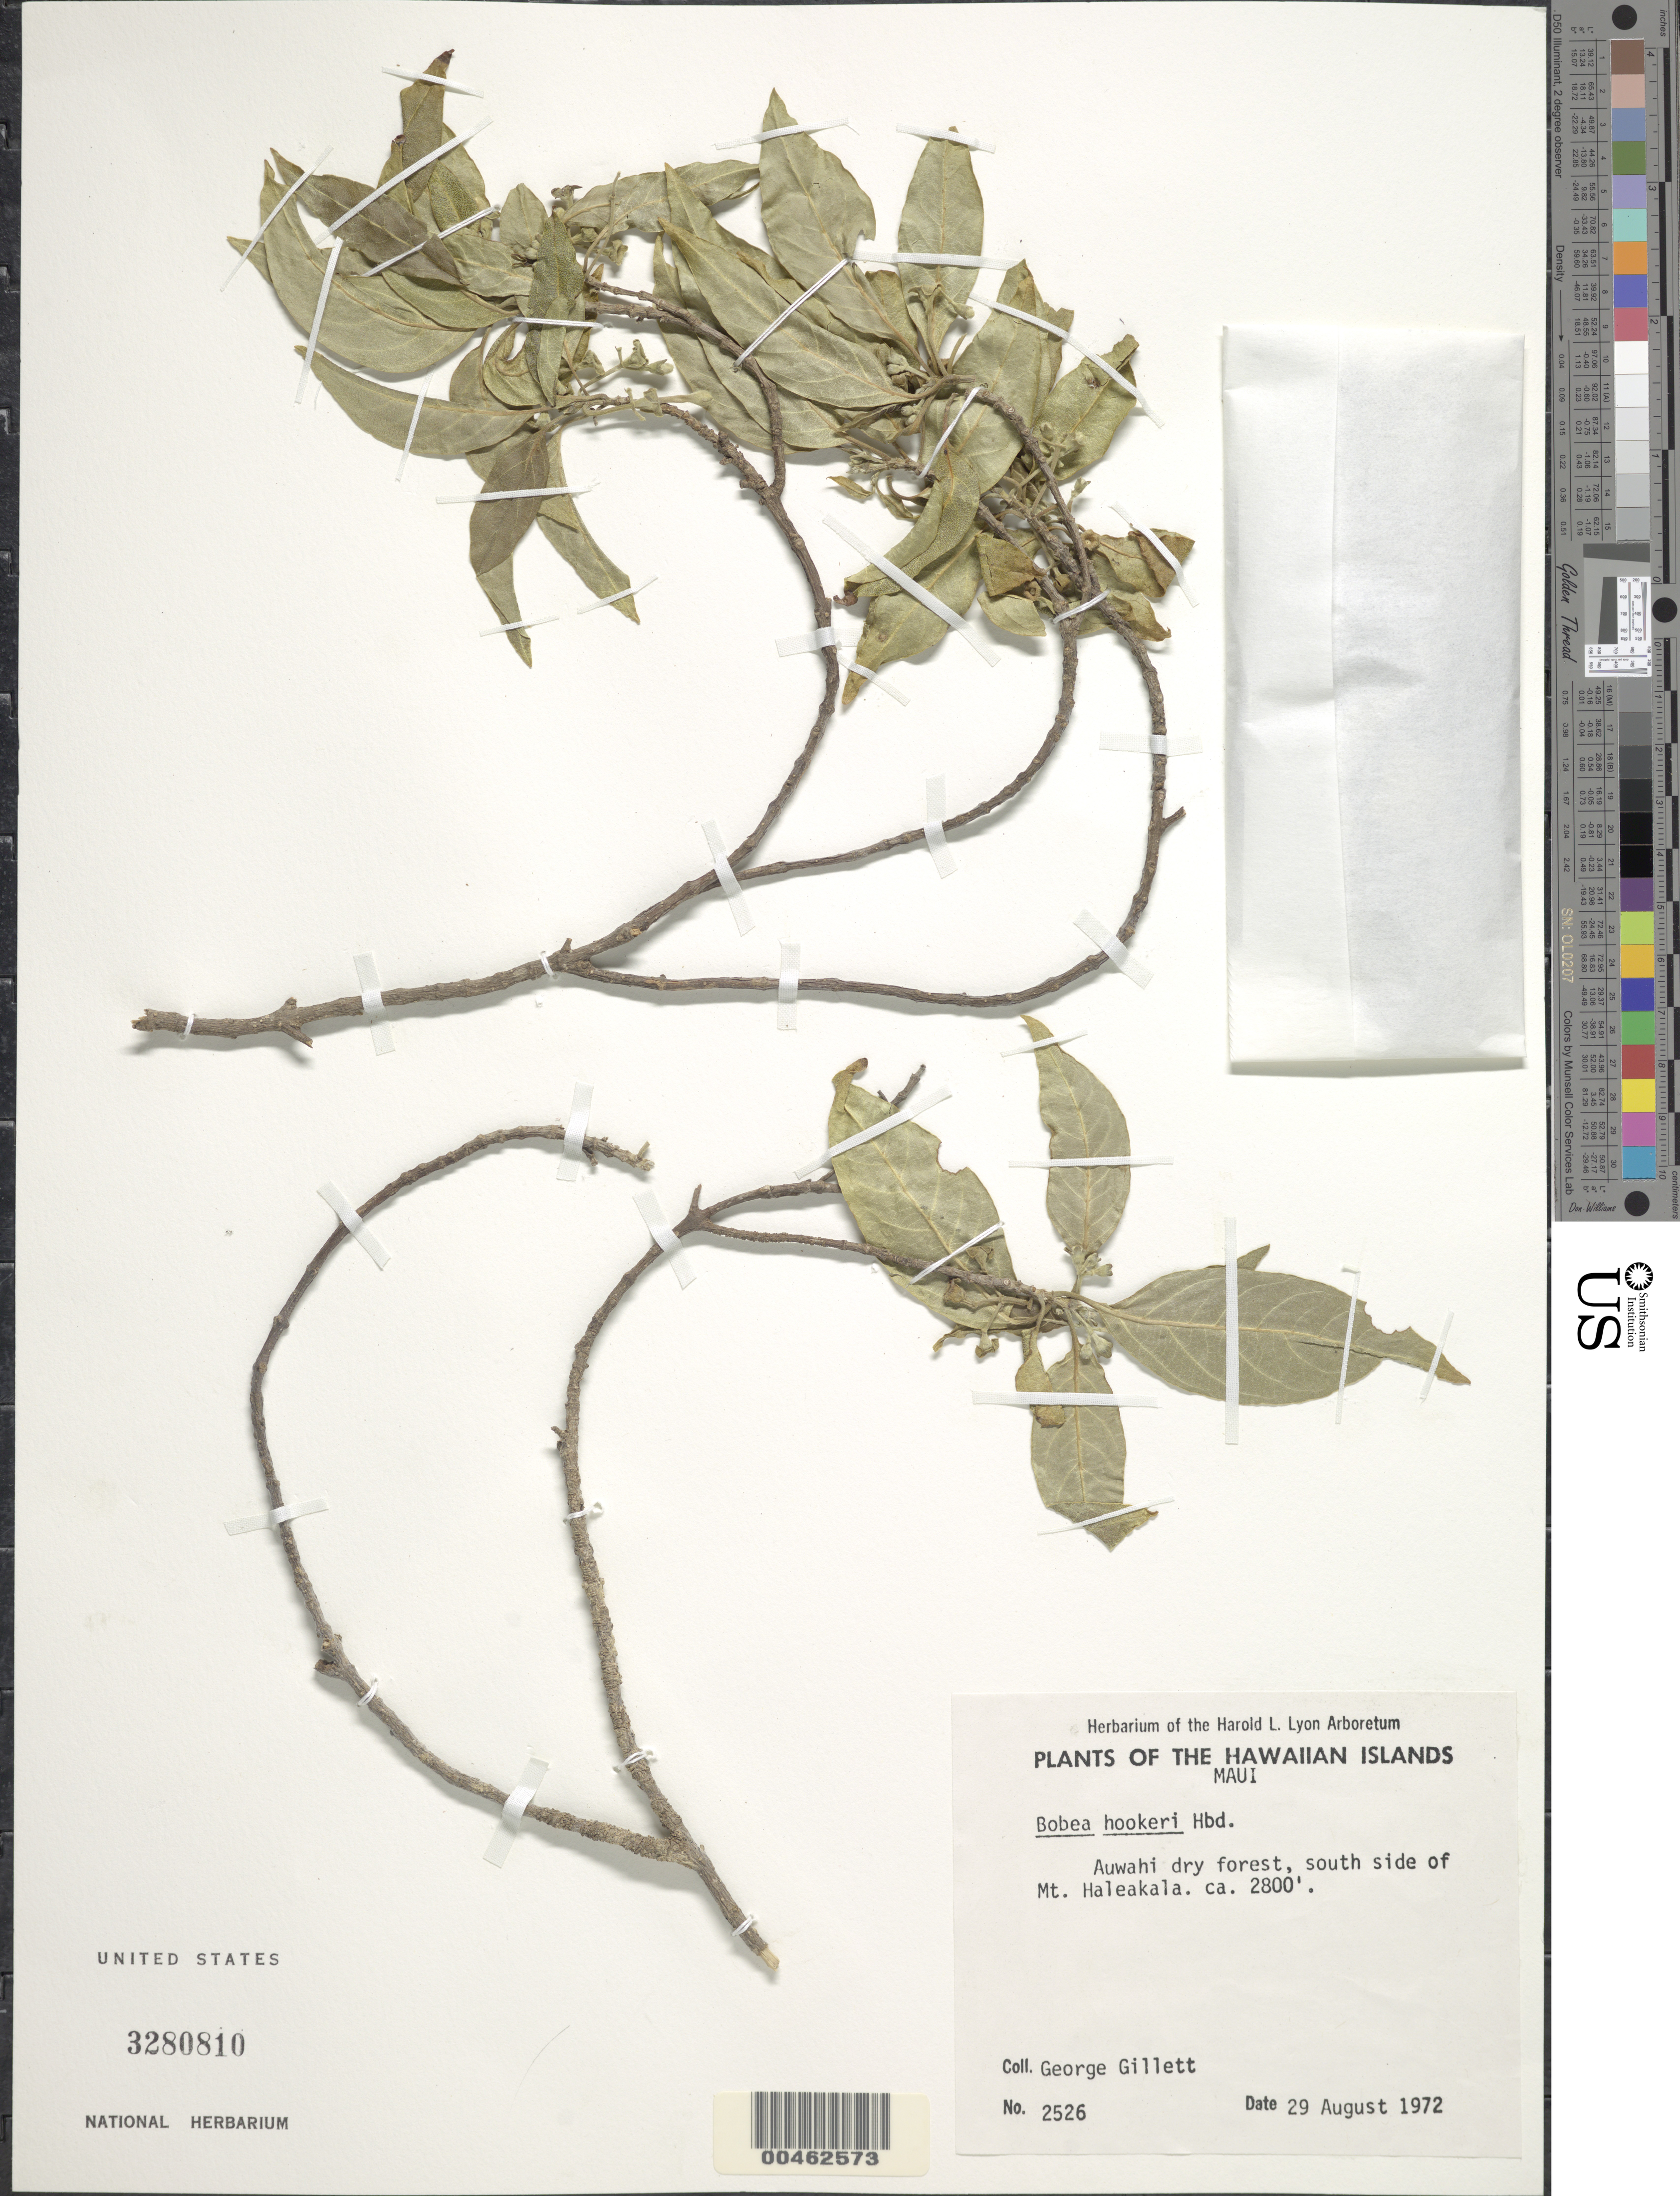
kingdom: Plantae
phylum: Tracheophyta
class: Magnoliopsida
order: Gentianales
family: Rubiaceae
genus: Bobea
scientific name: Bobea sandwicensis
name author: (A. Gray) Hillebr.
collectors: G. Gillett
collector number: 2526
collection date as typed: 29 Aug 1972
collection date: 1972-08-29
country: United States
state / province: Hawaii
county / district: Maui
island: Maui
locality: Auwahi dry forest, S side of Mt. Haleakala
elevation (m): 853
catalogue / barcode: US 3280810